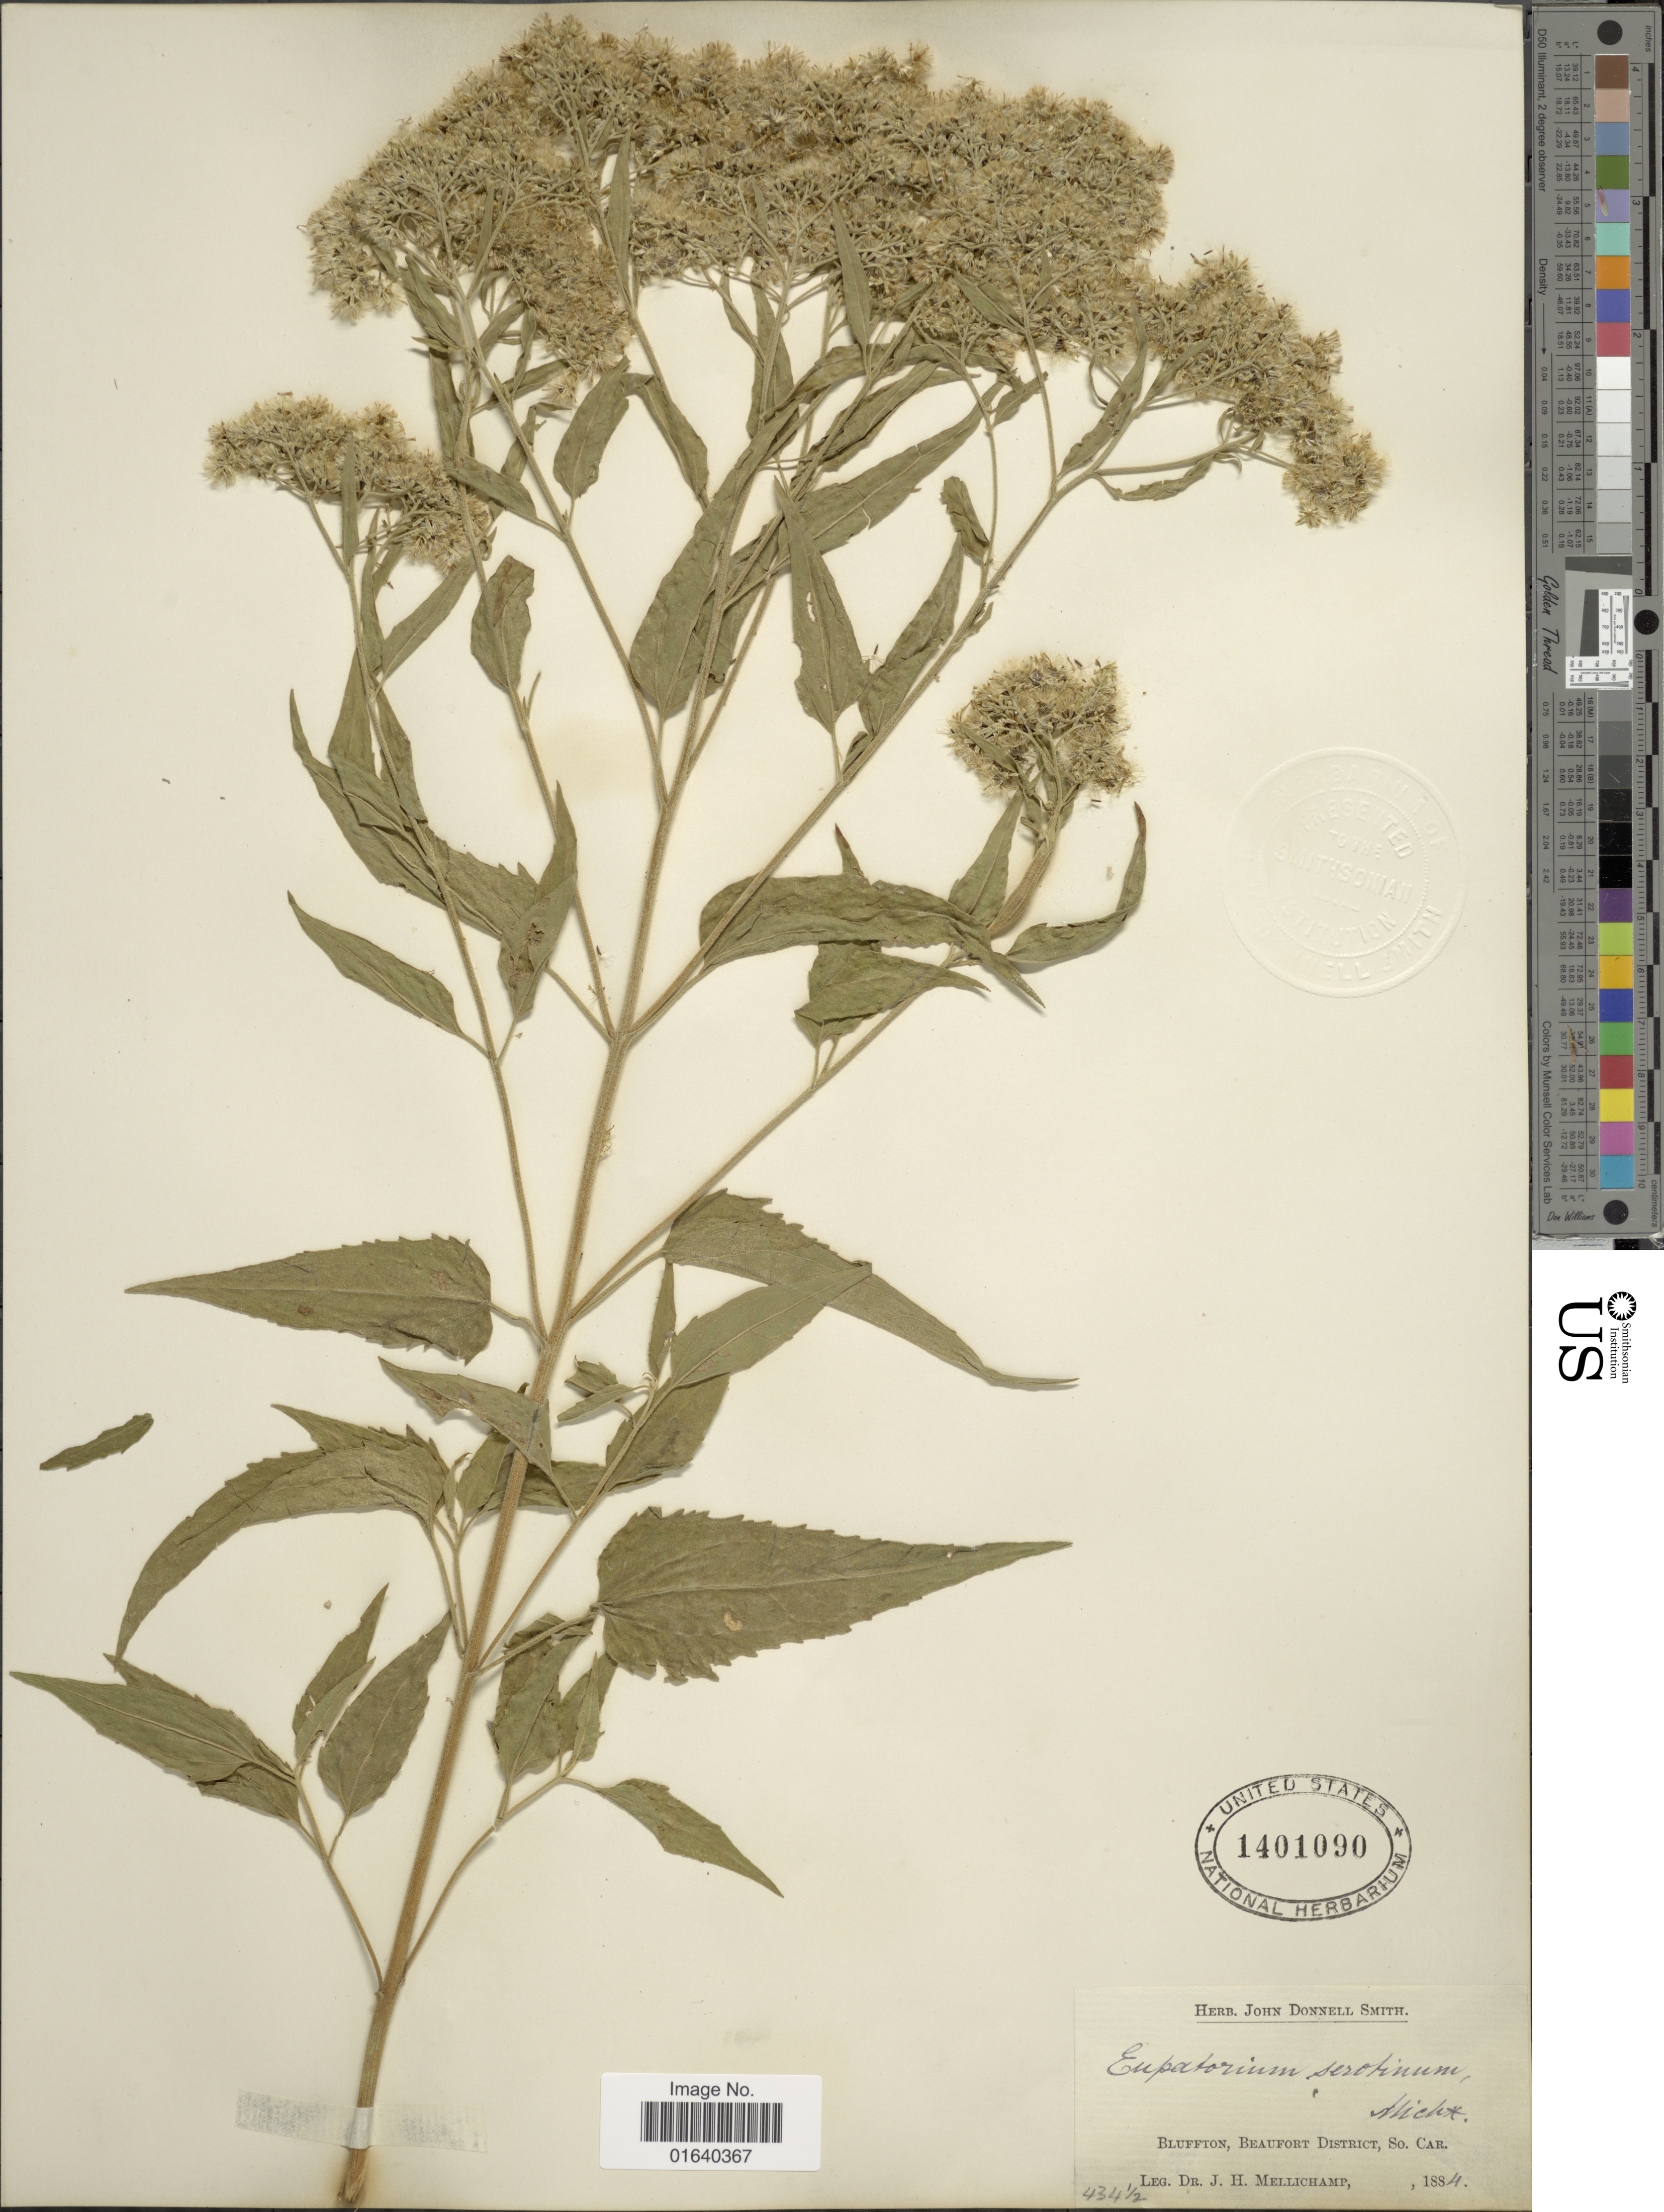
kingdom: Plantae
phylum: Tracheophyta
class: Magnoliopsida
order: Asterales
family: Asteraceae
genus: Eupatorium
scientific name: Eupatorium serotinum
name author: Michx.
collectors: J. H. Mellichamp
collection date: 1884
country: United States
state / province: South Carolina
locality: Bluffton, Beaufort District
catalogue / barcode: US 1401090